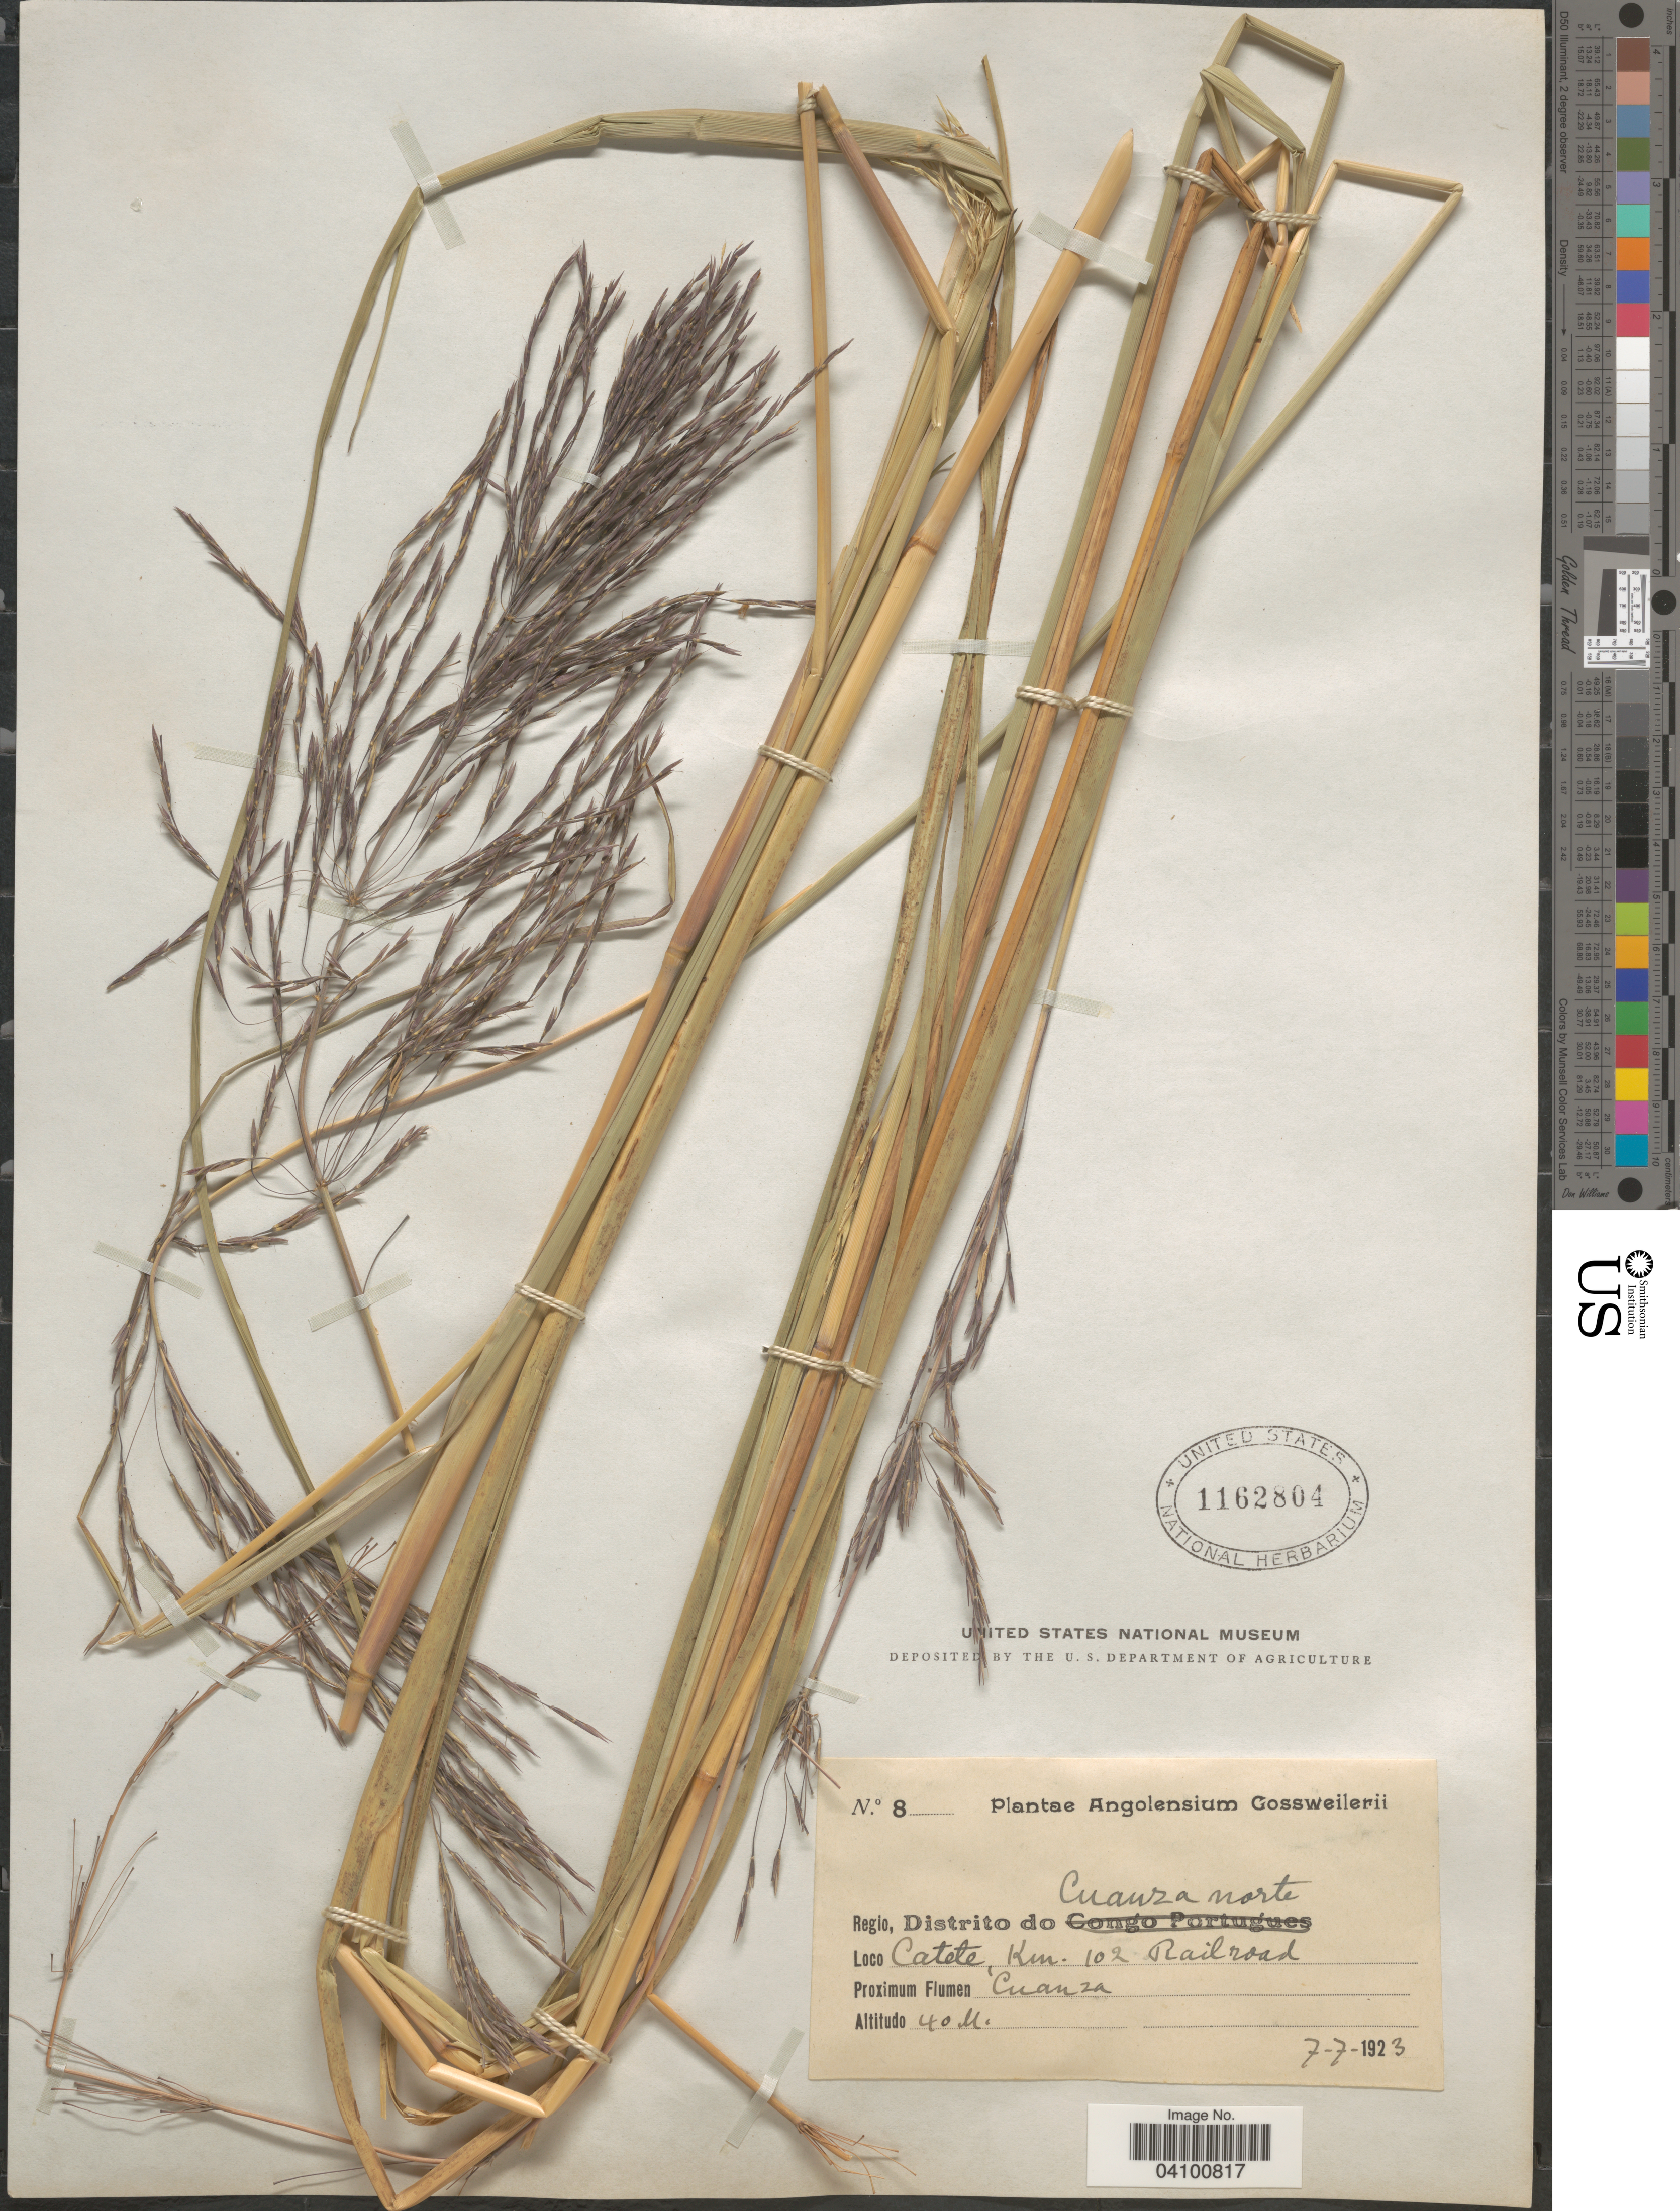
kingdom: Plantae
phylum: Tracheophyta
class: Liliopsida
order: Poales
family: Poaceae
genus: Chrysopogon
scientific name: Chrysopogon nigritanus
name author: (Benth.) Veldkamp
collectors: -. Gossweiler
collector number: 8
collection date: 1923-07-07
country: Angola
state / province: Cuanza Norte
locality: Regio, Distrito do Cuanza norte. Catete, Km. 102 Railroad. Proximum Flumen Cuanza.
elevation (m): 40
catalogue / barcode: US 1162804